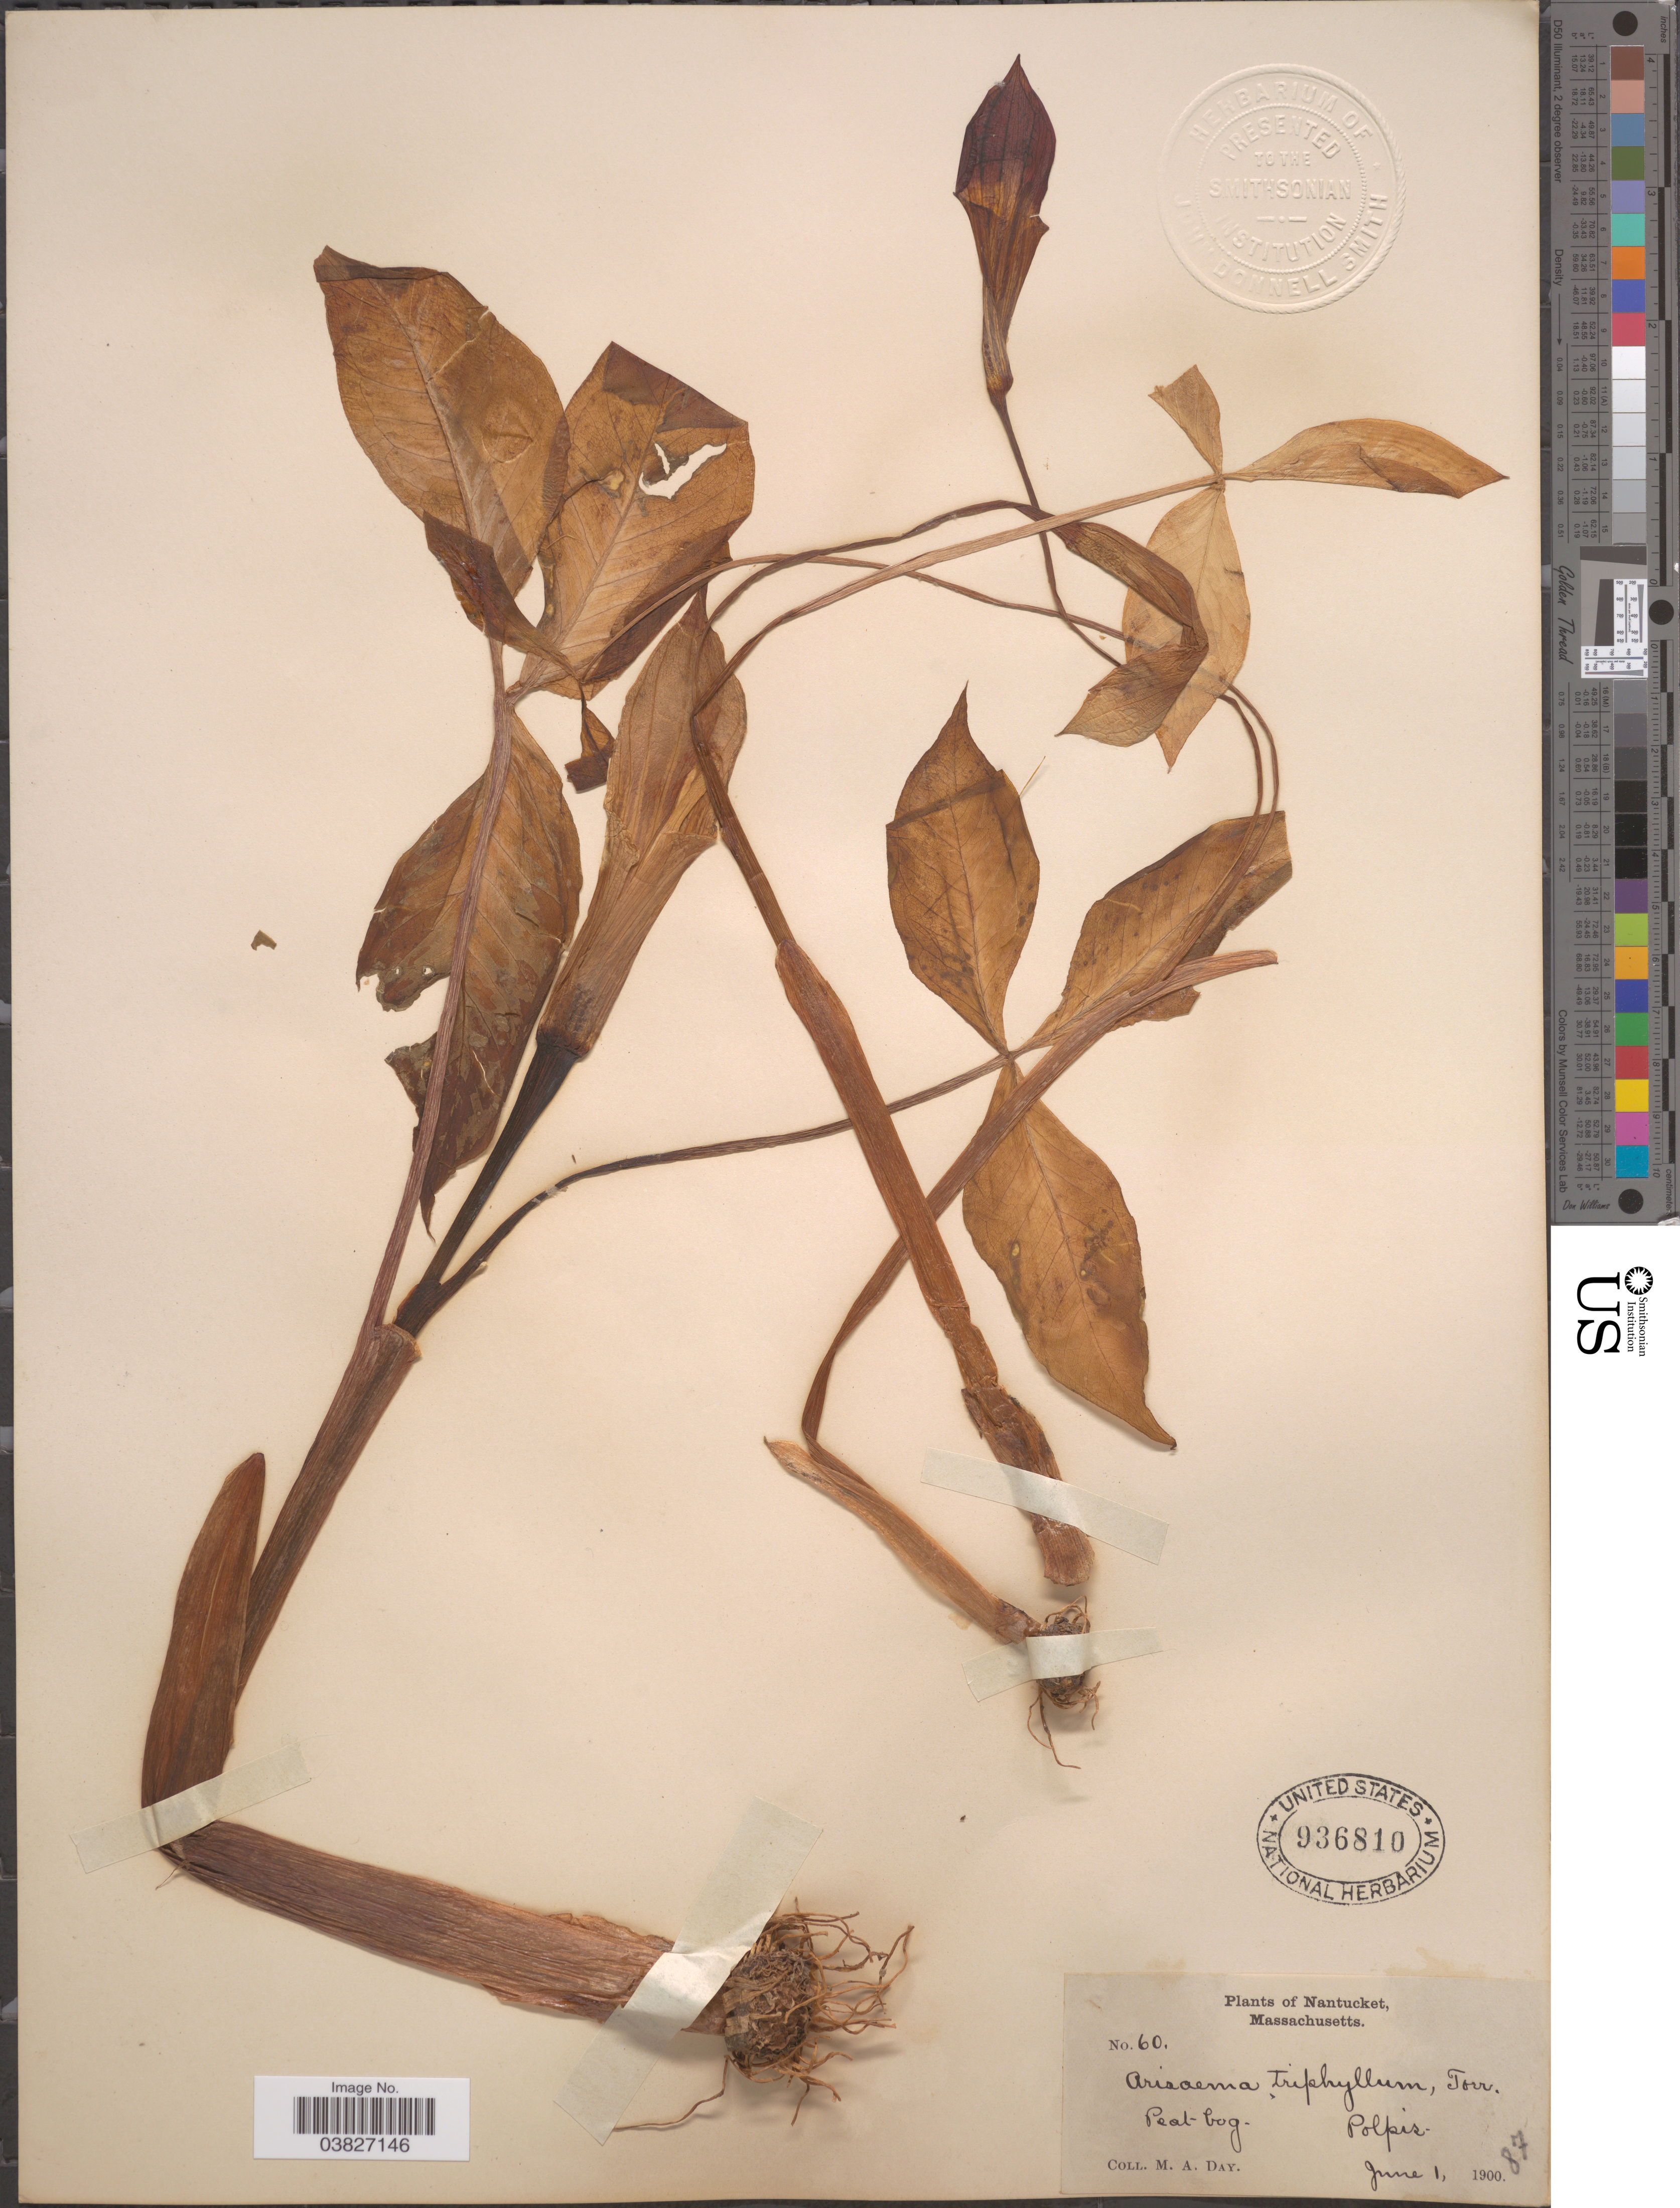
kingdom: Plantae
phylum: Tracheophyta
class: Liliopsida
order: Alismatales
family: Araceae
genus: Arisaema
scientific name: Arisaema triphyllum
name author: (L.) Schott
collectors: M. Day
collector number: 60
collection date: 1900-06-01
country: United States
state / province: Massachusetts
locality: Nantucket. Peat bog. Polpis.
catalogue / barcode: US 936810